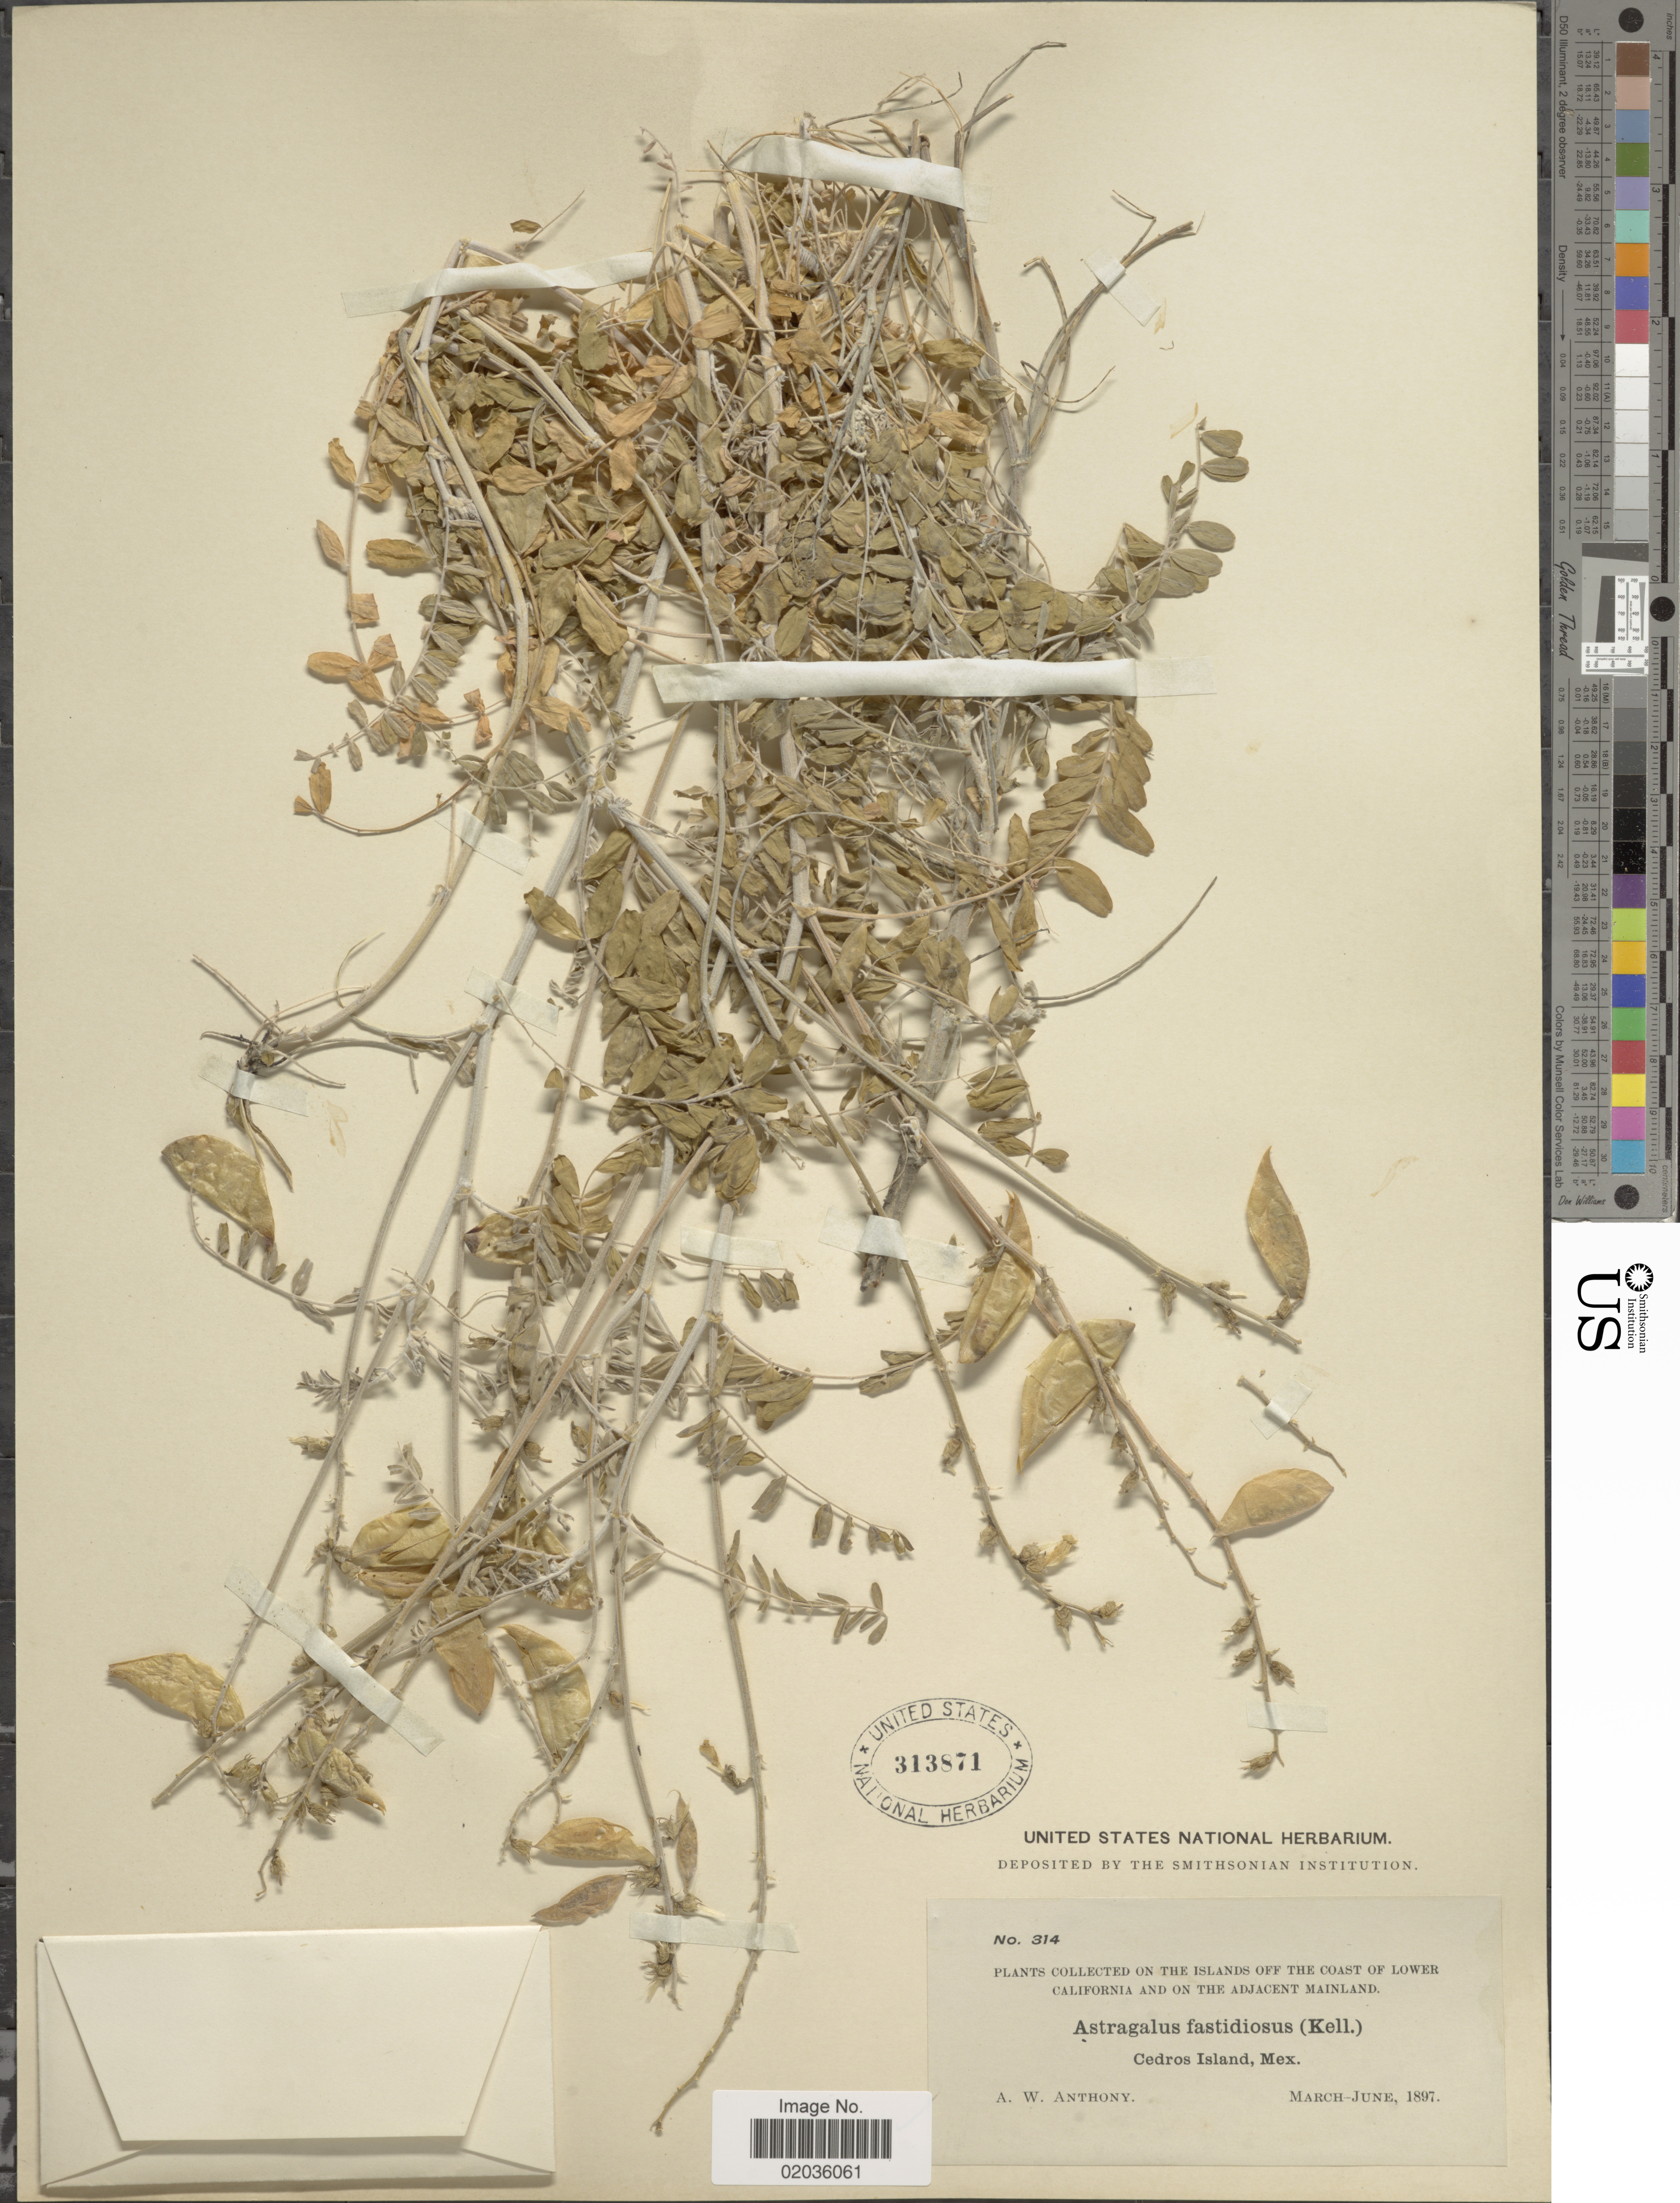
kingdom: Plantae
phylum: Tracheophyta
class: Magnoliopsida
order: Fabales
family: Fabaceae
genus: Astragalus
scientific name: Astragalus fastidiosus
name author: Greene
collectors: A. W. Anthony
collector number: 314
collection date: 1897-03/1897-06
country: Mexico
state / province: México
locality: Cedros Island, Mex. On the Islands off the coast of Lower California and on the Adjacent Mainland.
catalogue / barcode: US 313871